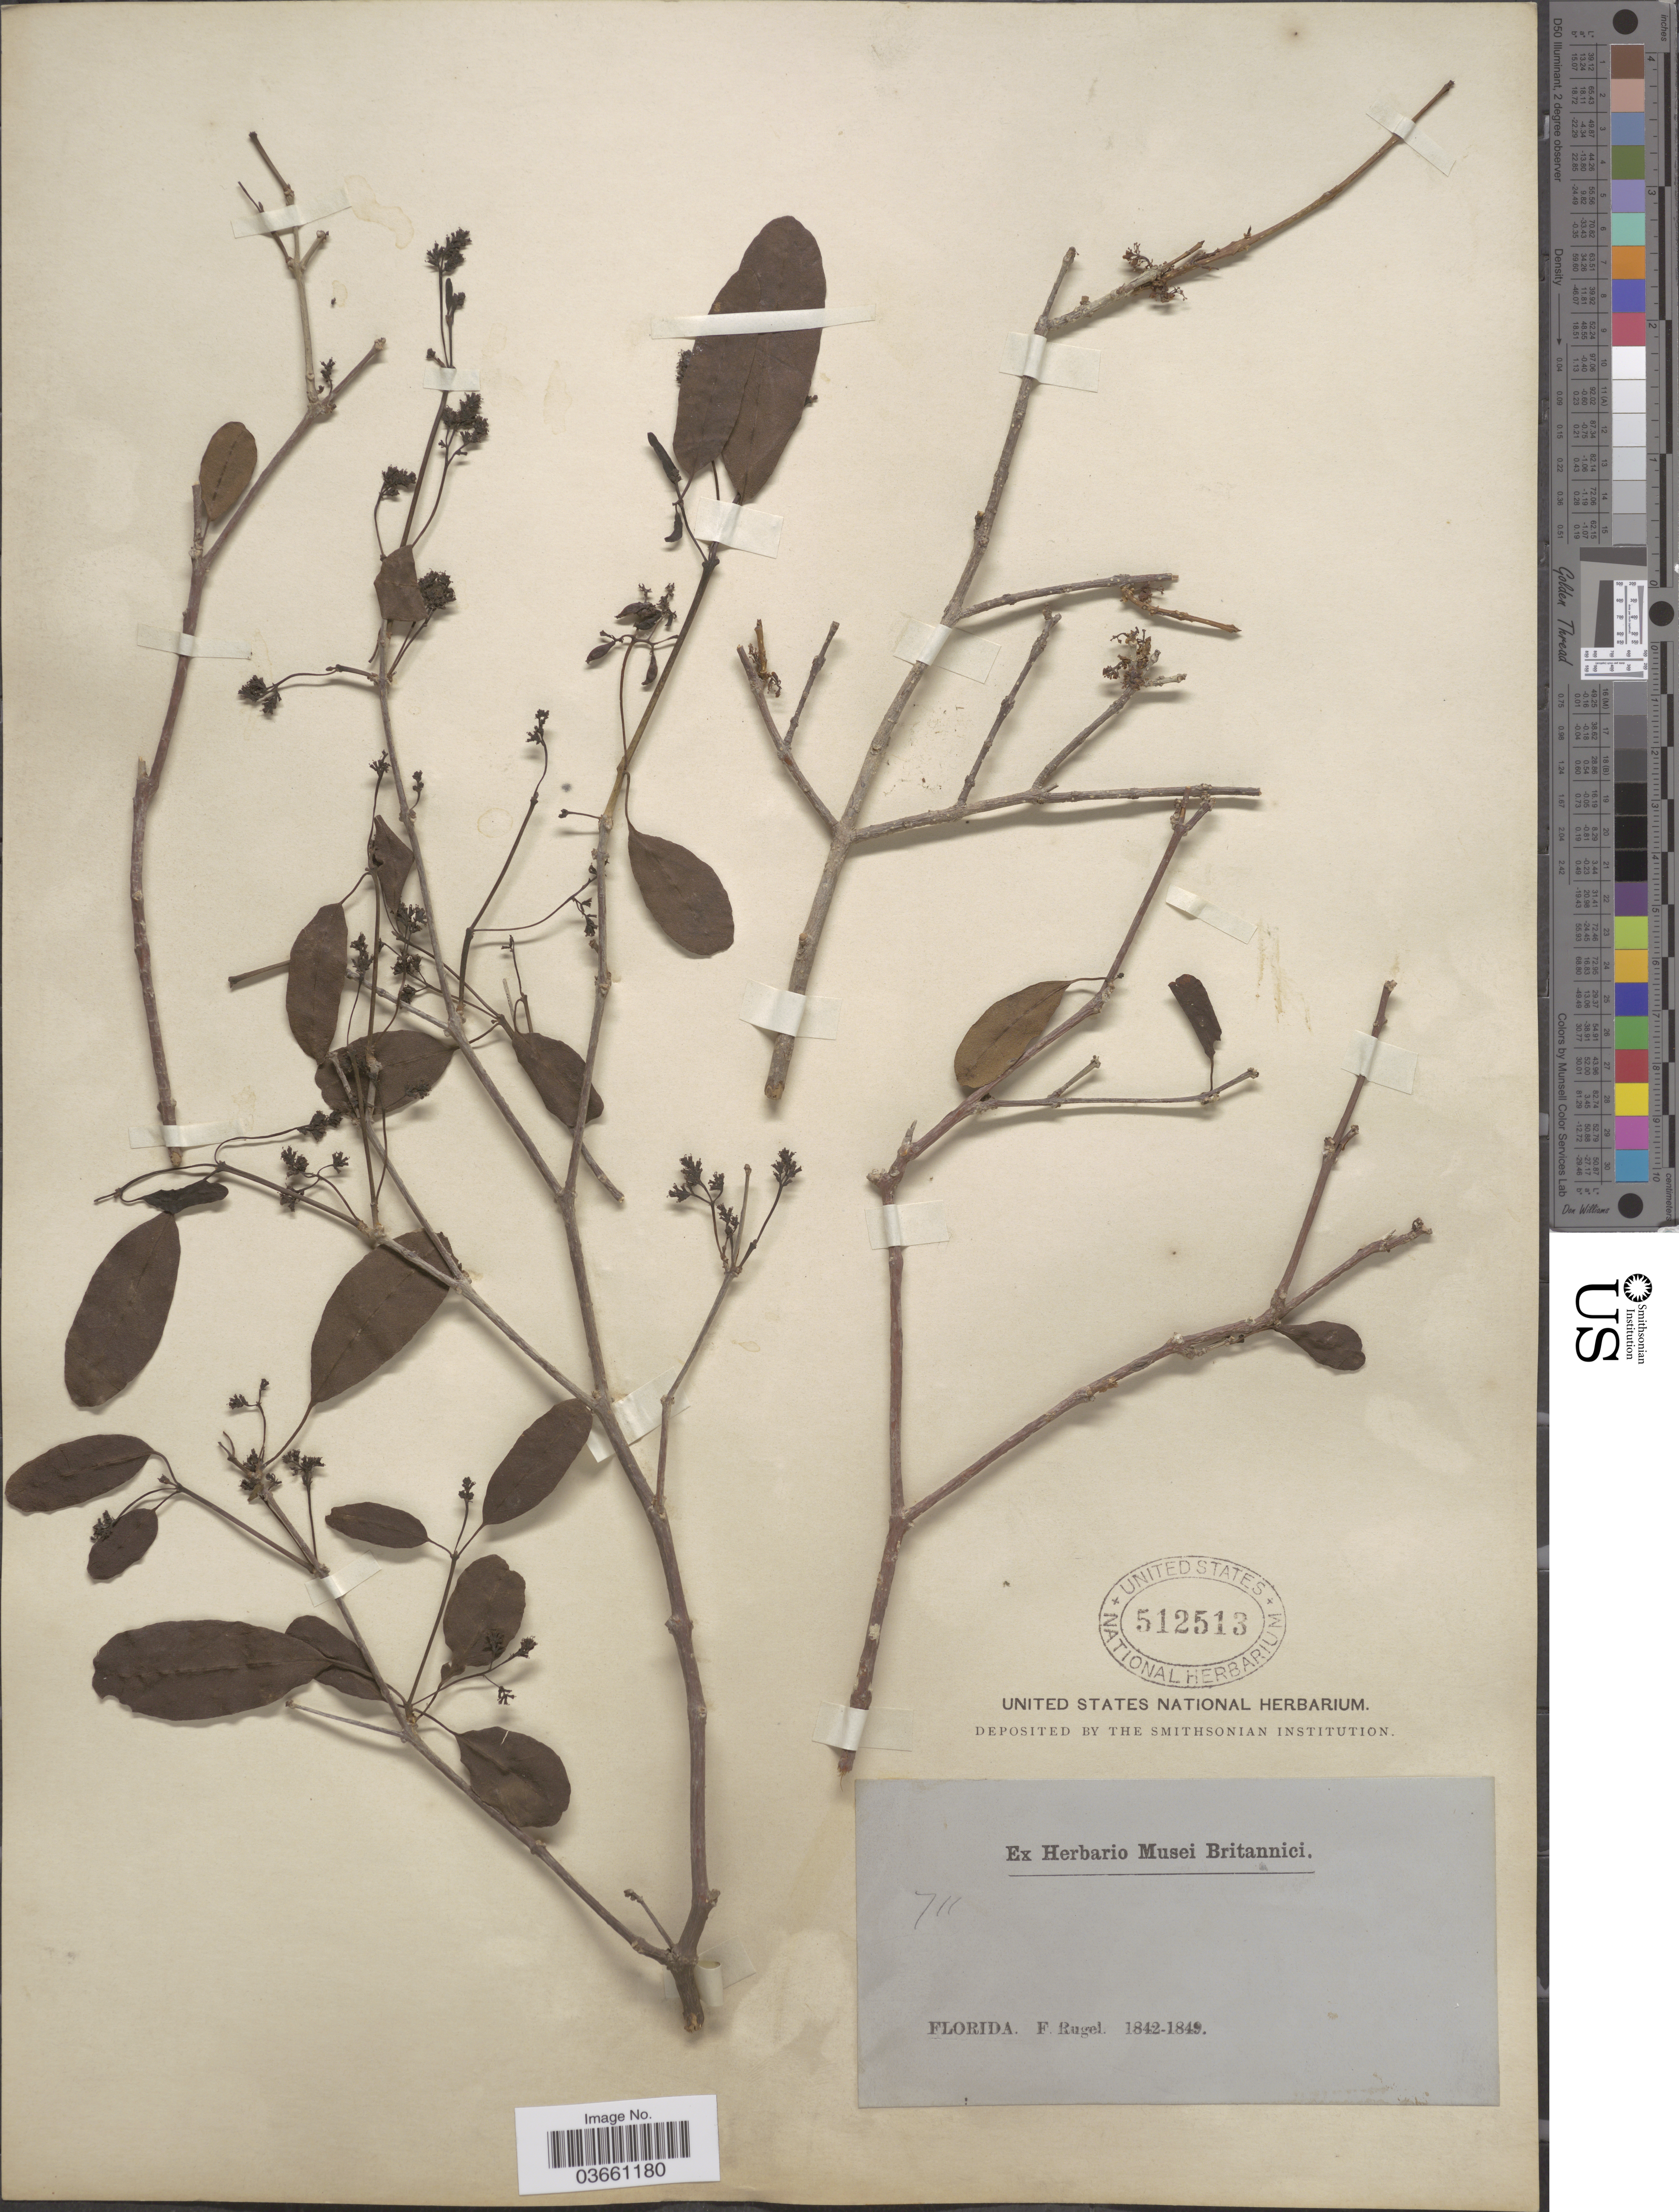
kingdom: Plantae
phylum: Tracheophyta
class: Magnoliopsida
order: Caryophyllales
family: Nyctaginaceae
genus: Guapira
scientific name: Guapira discolor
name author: (Spreng.) Little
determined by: Strong, Mark T., (BOT), Smithsonian Institution - National Museum of Natural History (UNITED STATES)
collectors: F. Rugel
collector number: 711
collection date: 1842/1849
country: United States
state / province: Florida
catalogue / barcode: US 512513